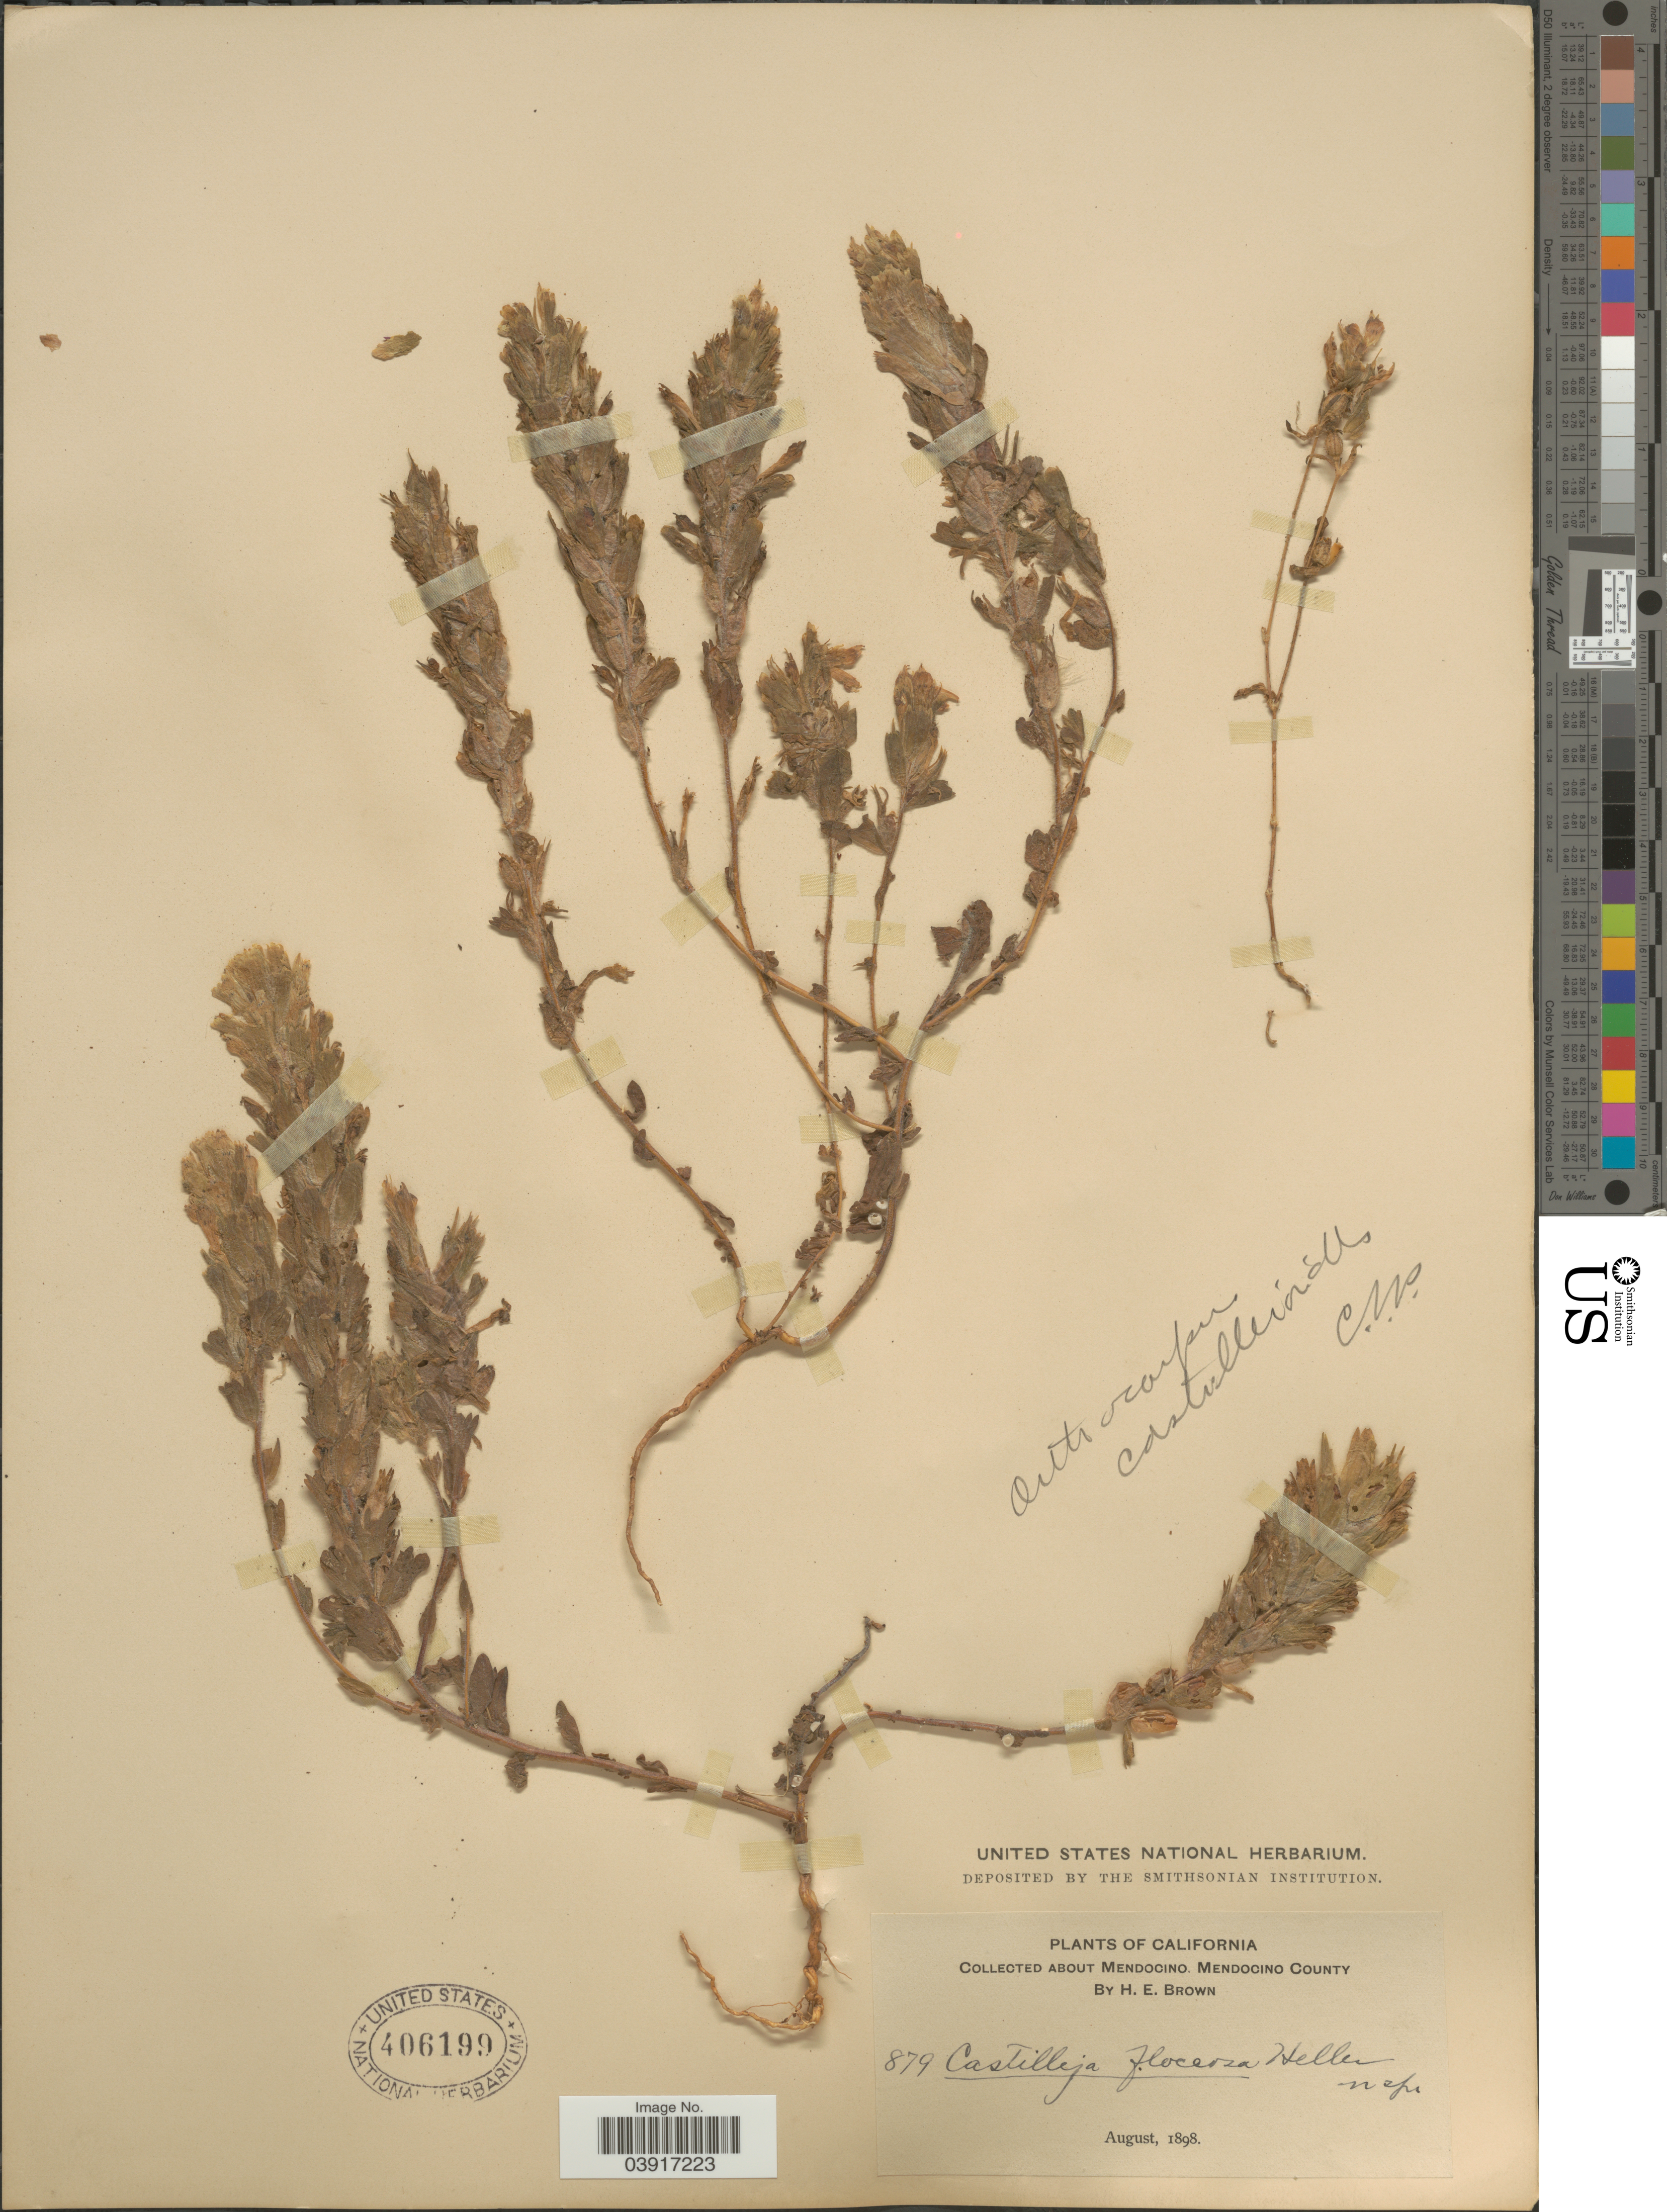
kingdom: Plantae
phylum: Tracheophyta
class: Magnoliopsida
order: Lamiales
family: Orobanchaceae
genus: Orthocarpus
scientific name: Orthocarpus castillejoides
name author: Benth.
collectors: H. E. Brown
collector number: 879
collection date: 1898-08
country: United States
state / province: California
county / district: Mendocino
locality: About Mendocino, Mendocino County.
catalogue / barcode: US 406199